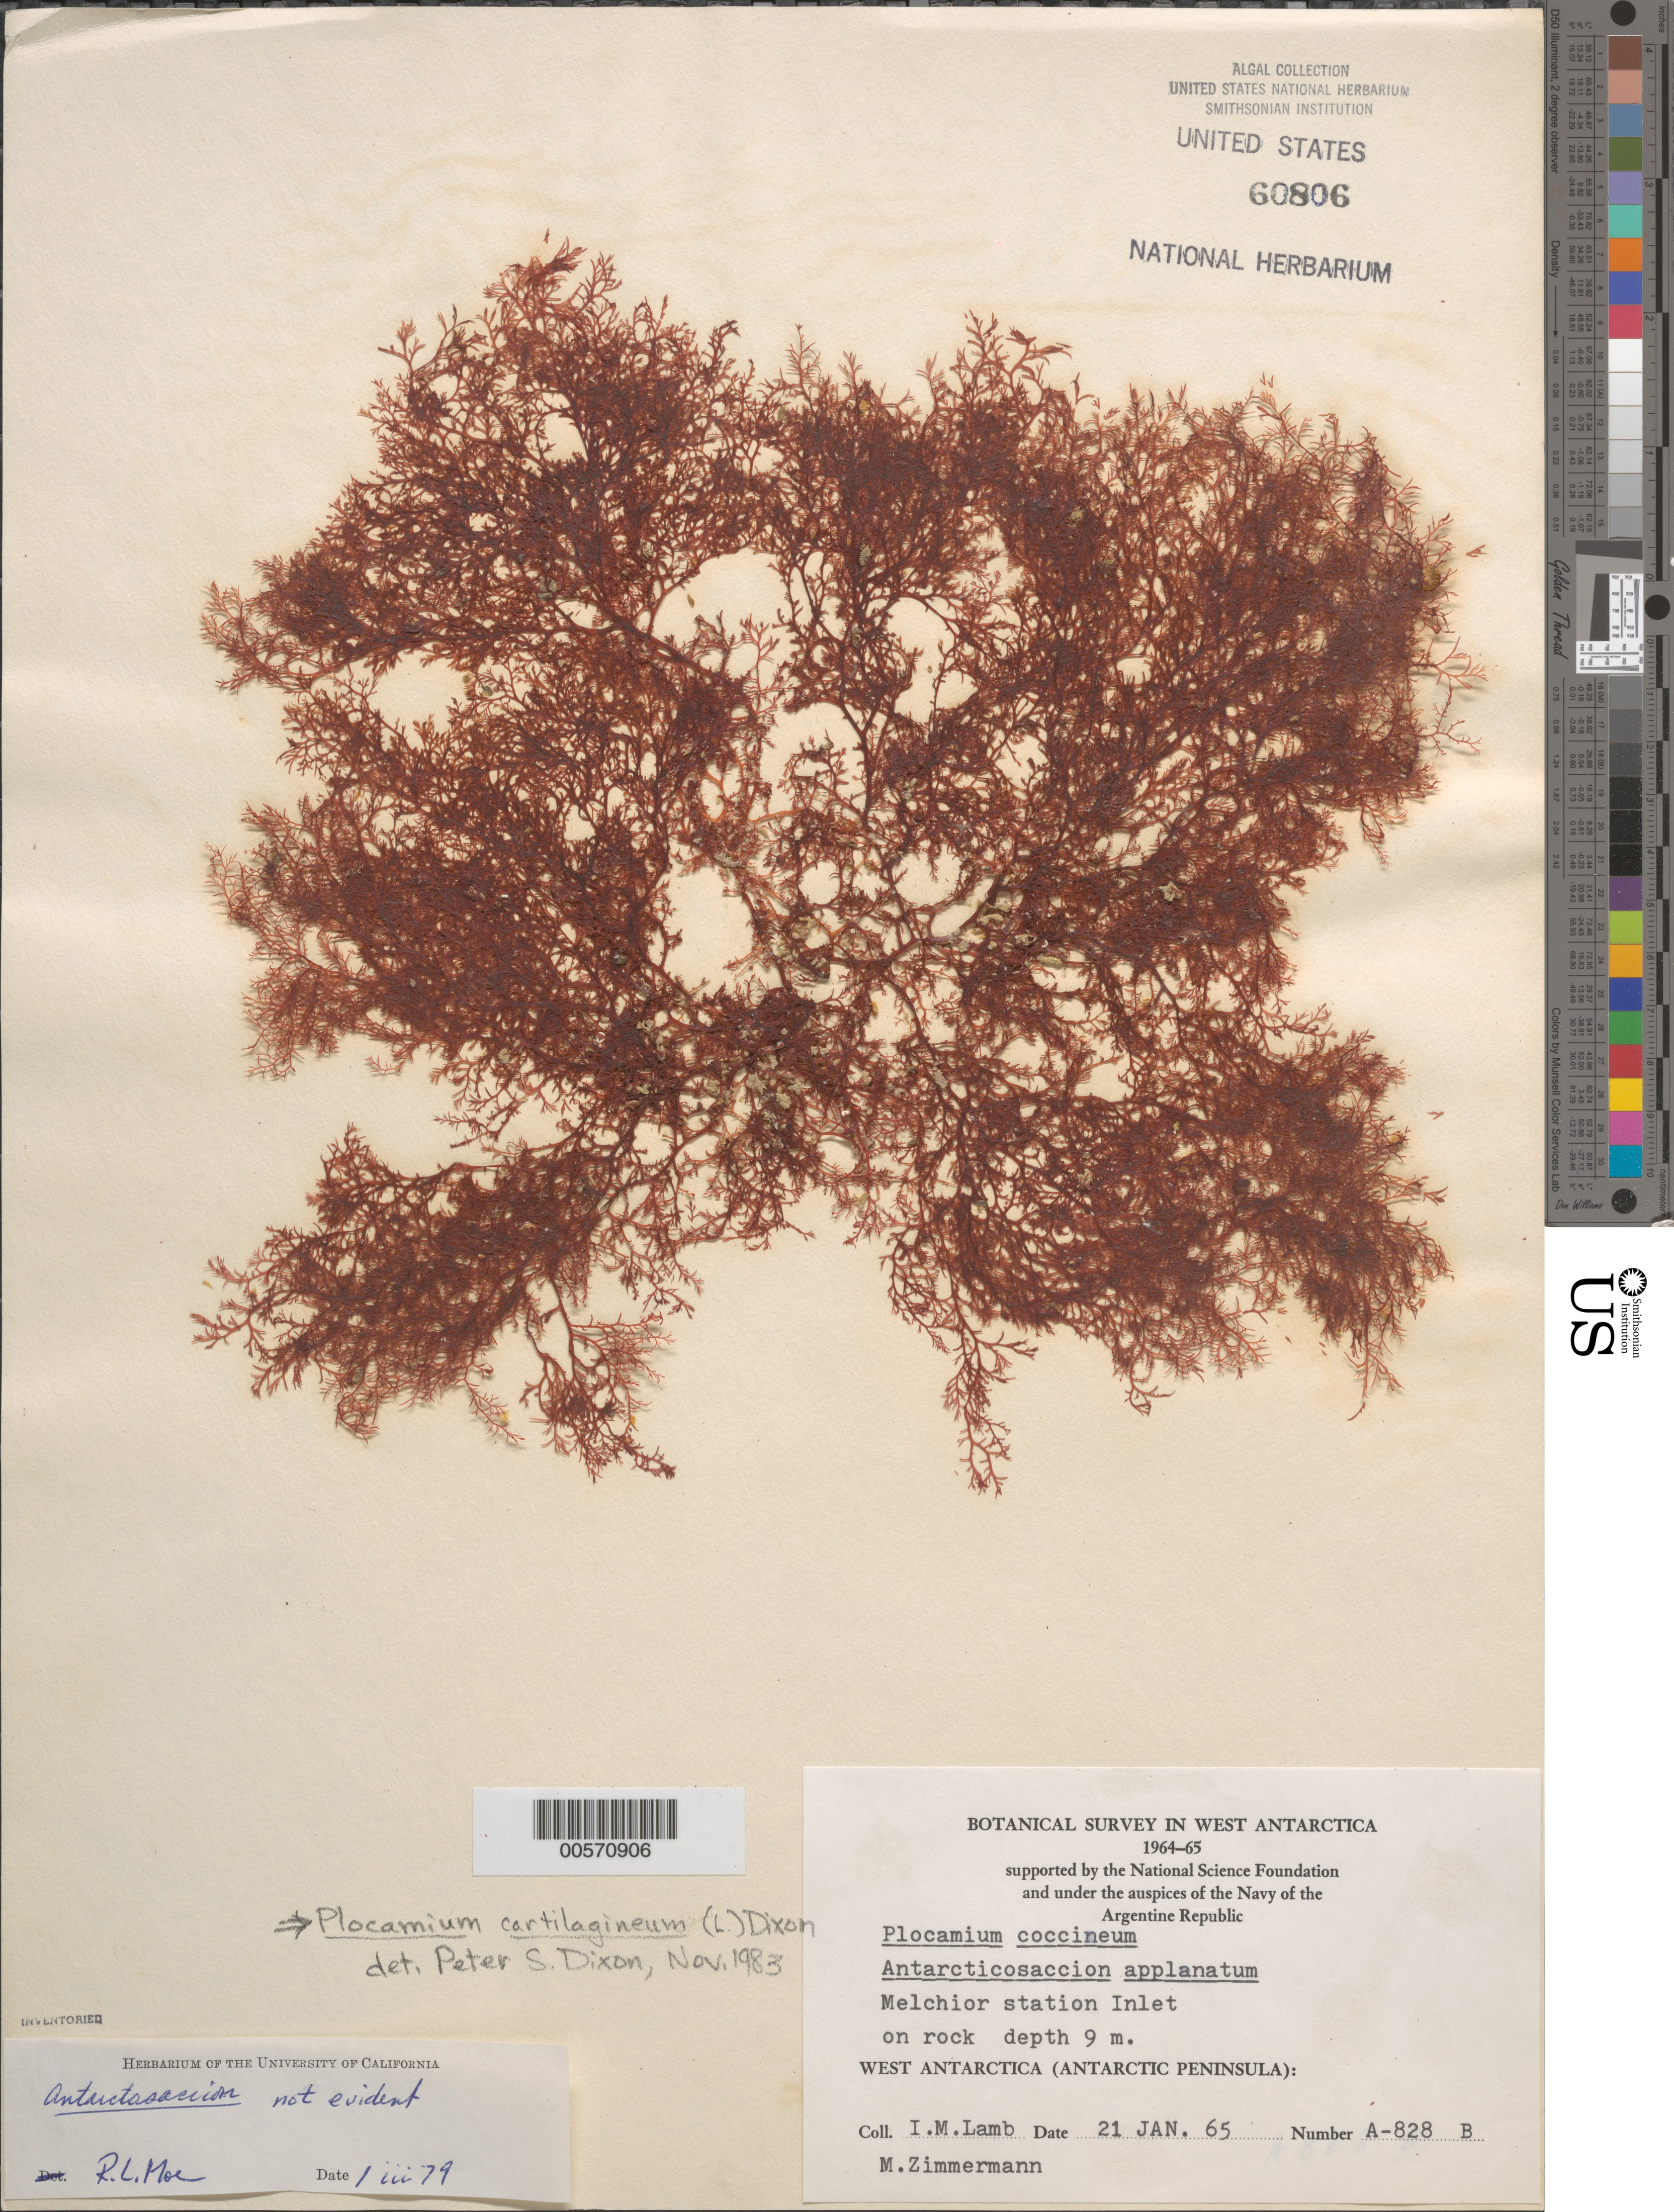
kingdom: Plantae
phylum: Rhodophyta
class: Florideophyceae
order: Plocamiales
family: Plocamiaceae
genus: Plocamium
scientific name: Plocamium cartilagineum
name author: (L.) P.S. Dixon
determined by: Dixon, P. S.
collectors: I. M. Lamb & M. Zimmermann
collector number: A-828b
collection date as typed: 21 Jan 1965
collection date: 1965-01-21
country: Antarctica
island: Gamma Island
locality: Melchior Station Inlet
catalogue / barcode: US 60806